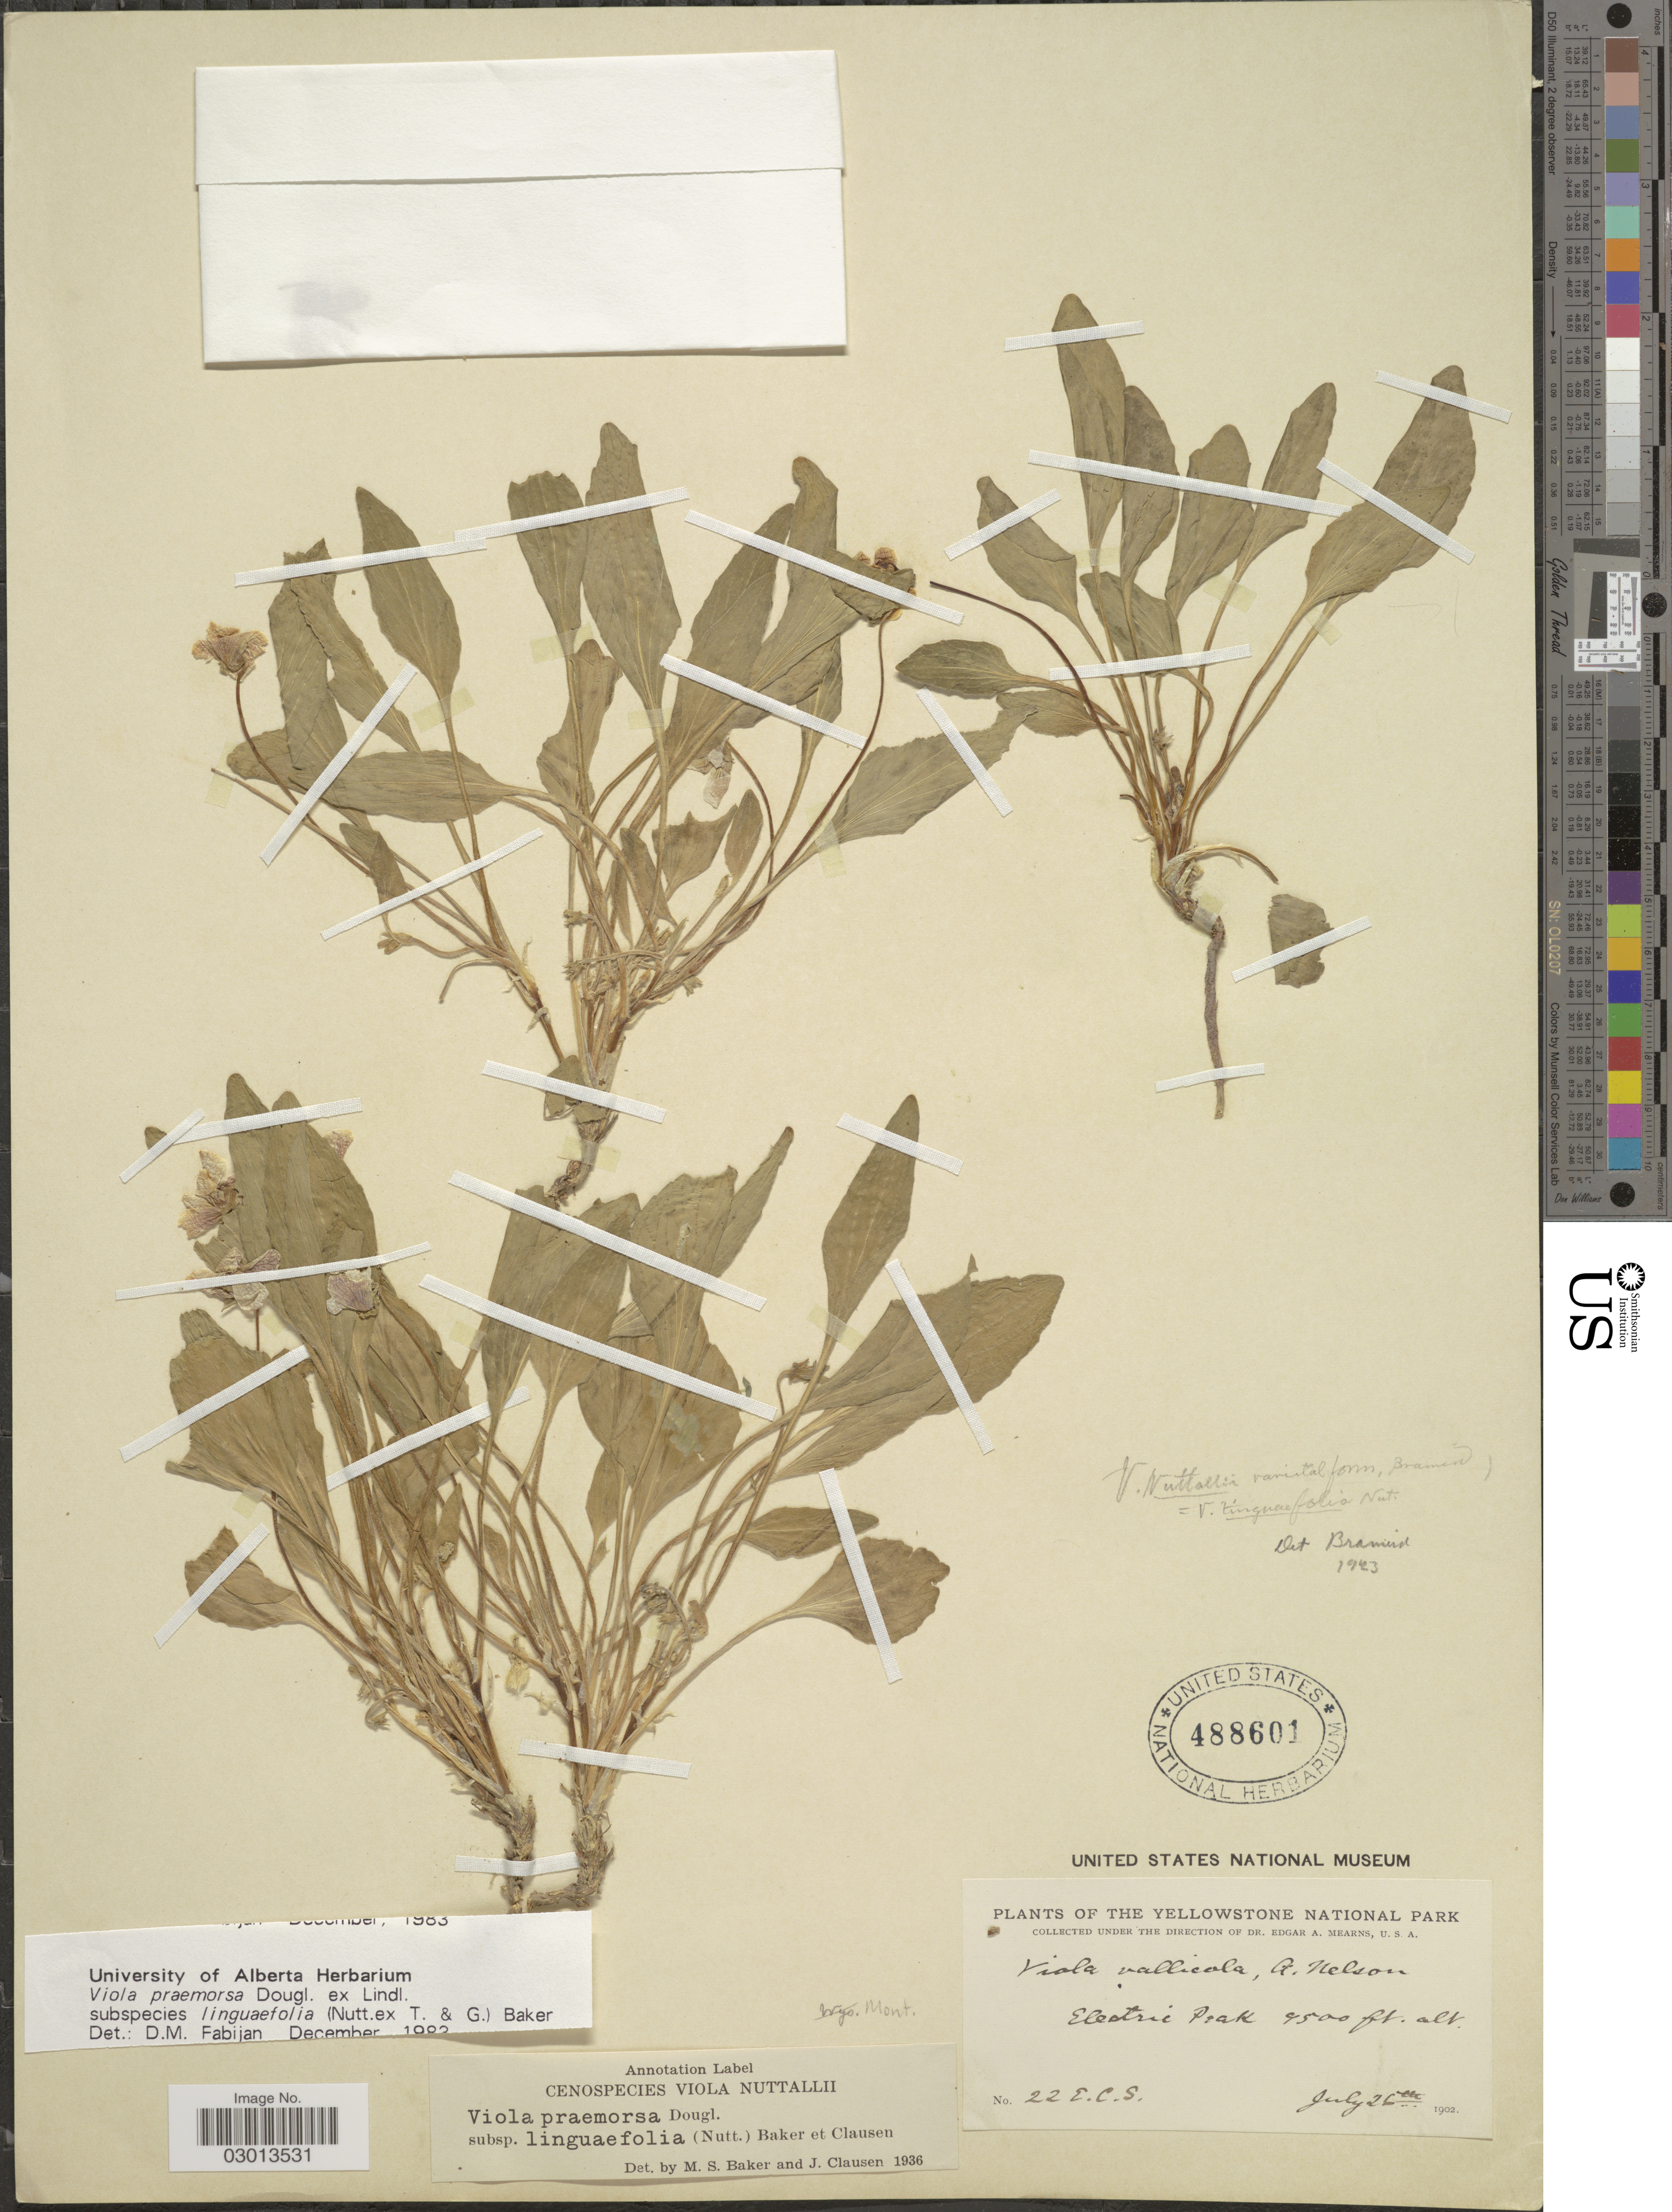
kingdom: Plantae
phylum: Tracheophyta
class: Magnoliopsida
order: Malpighiales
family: Violaceae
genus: Viola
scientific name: Viola praemorsa subsp. linguifolia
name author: (Nutt.) M.S. Baker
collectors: E. A. Mearns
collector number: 22E.C.S.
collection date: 1902-07-26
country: United States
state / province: Montana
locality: Yellowstone National Park. Electric Peak.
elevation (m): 2896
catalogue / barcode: US 488601